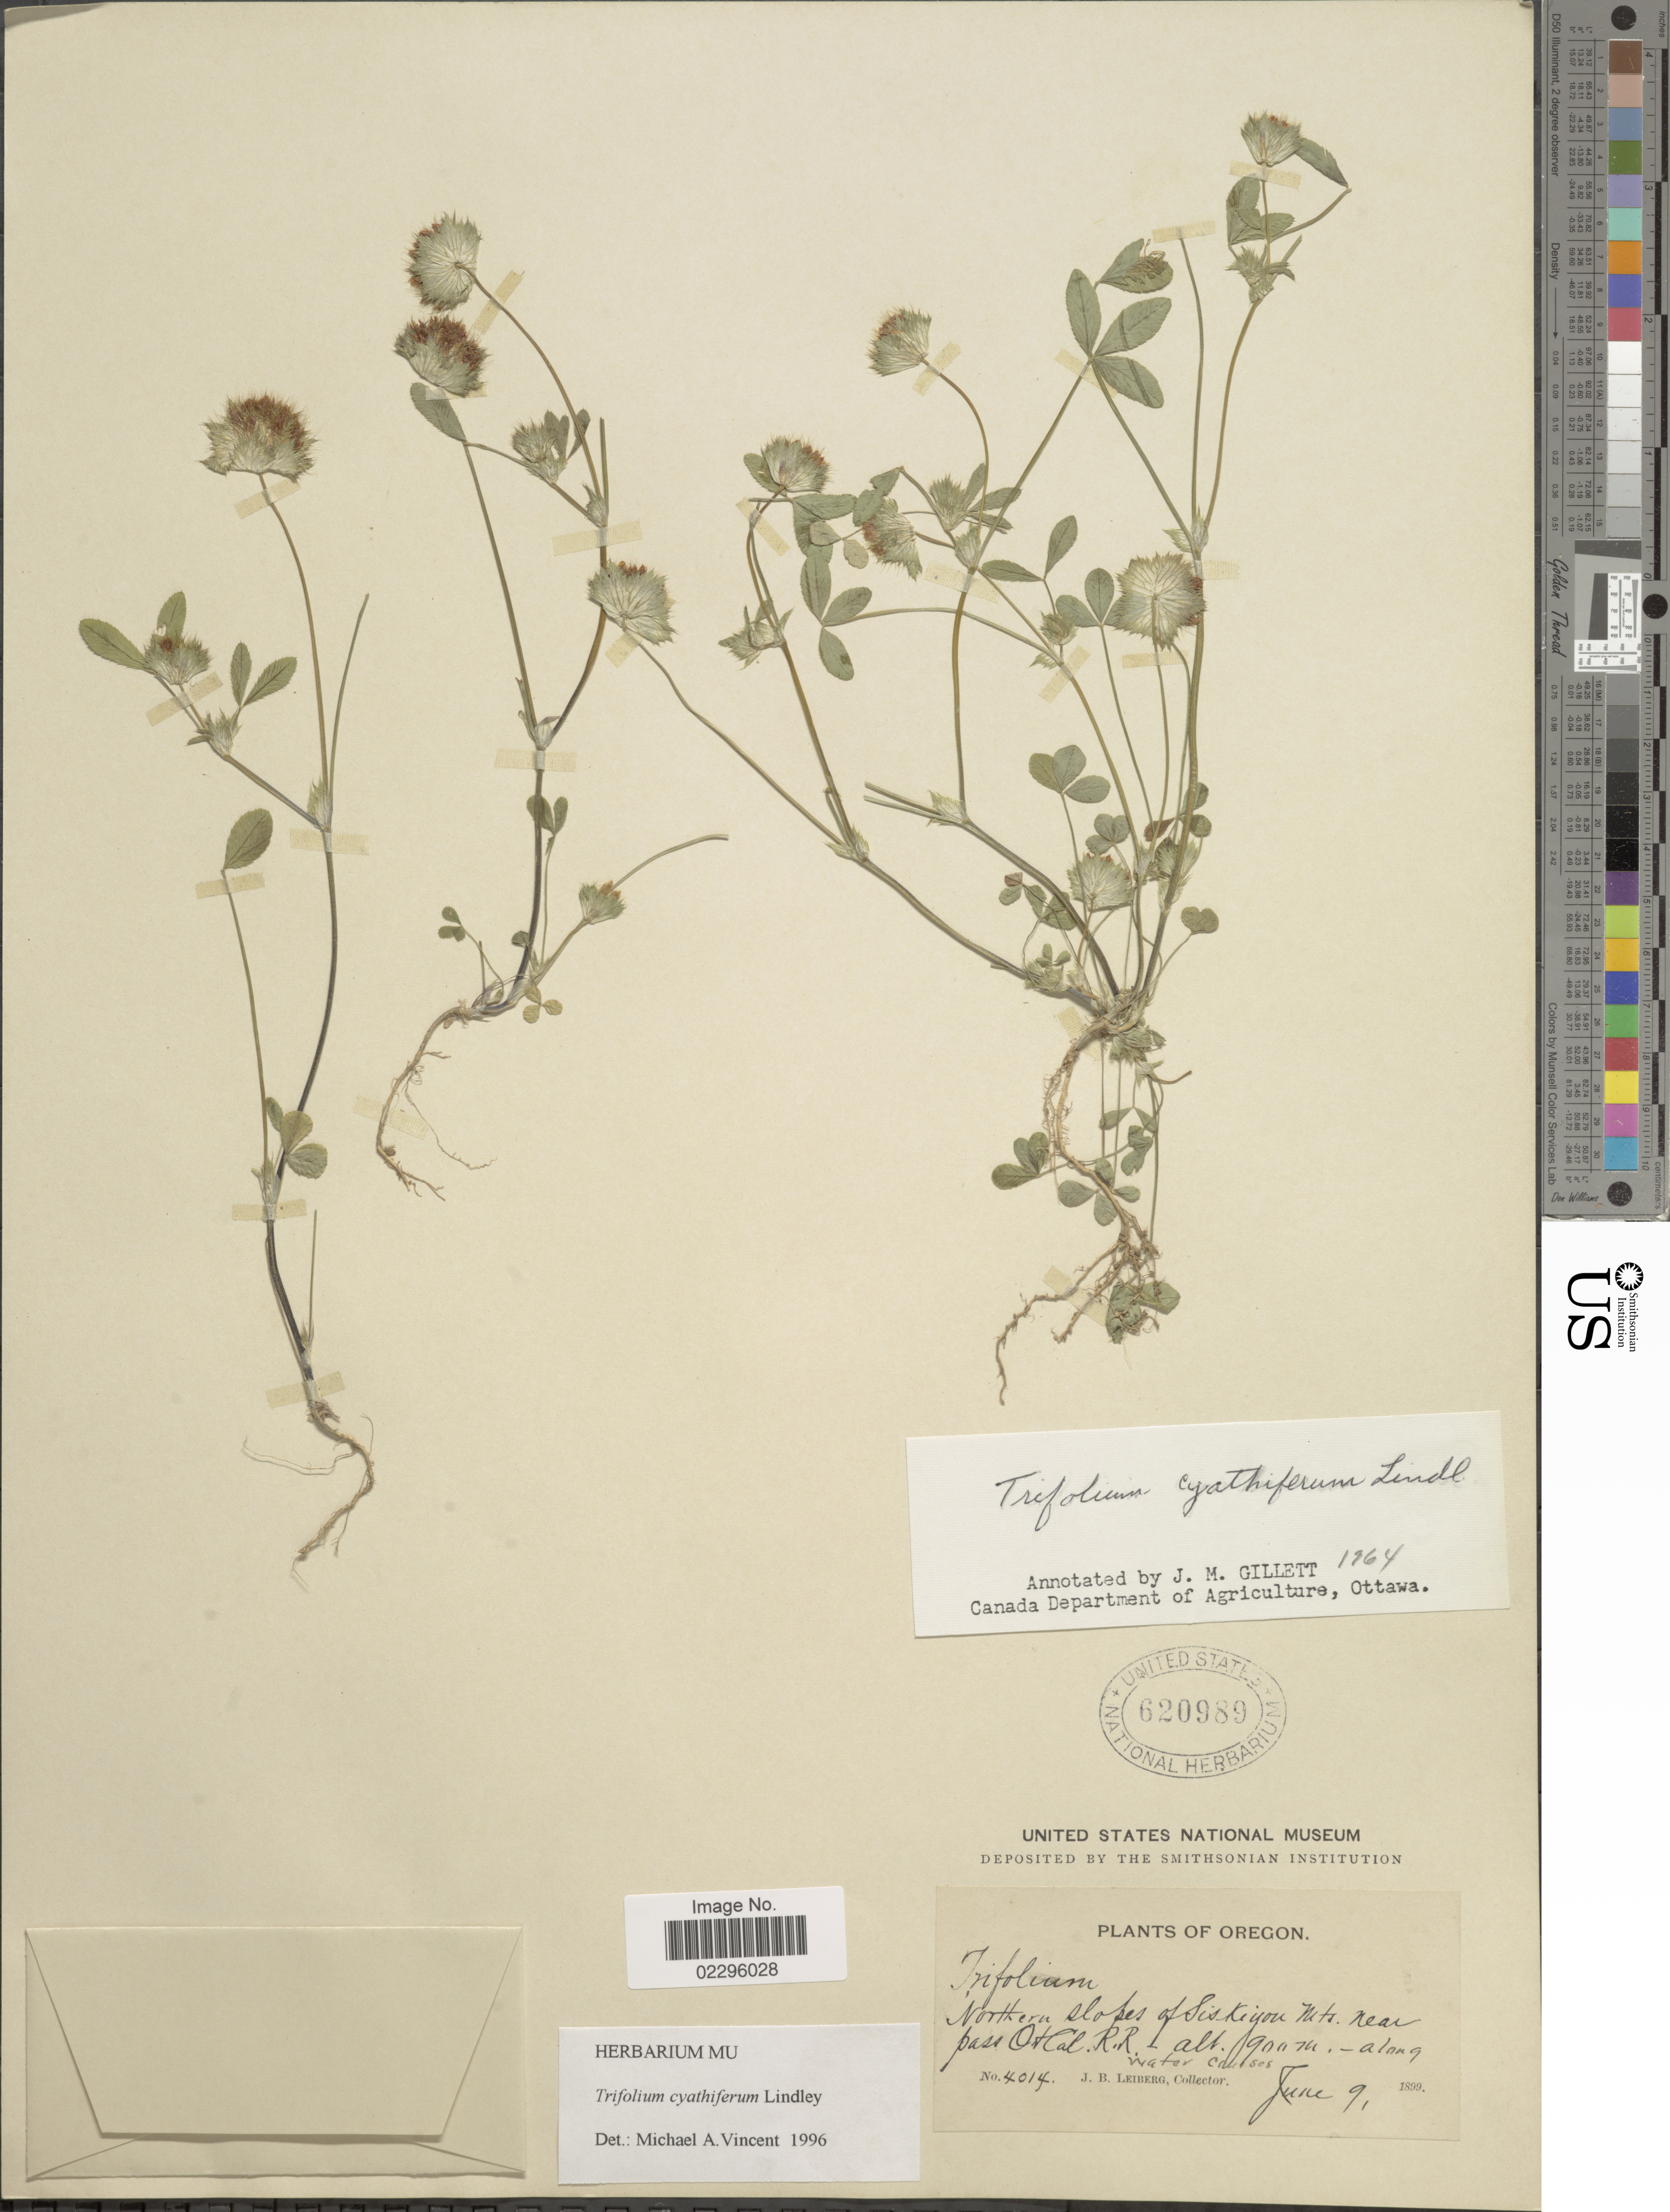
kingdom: Plantae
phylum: Tracheophyta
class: Magnoliopsida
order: Fabales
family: Fabaceae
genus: Trifolium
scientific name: Trifolium cyathiferum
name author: Lindl.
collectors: J. B. Leiberg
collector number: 4014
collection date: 1899-06-09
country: United States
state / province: Oregon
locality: Northern slopes of Siskiyou Mts. near Pass OHal R.R.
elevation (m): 900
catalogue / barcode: US 620989